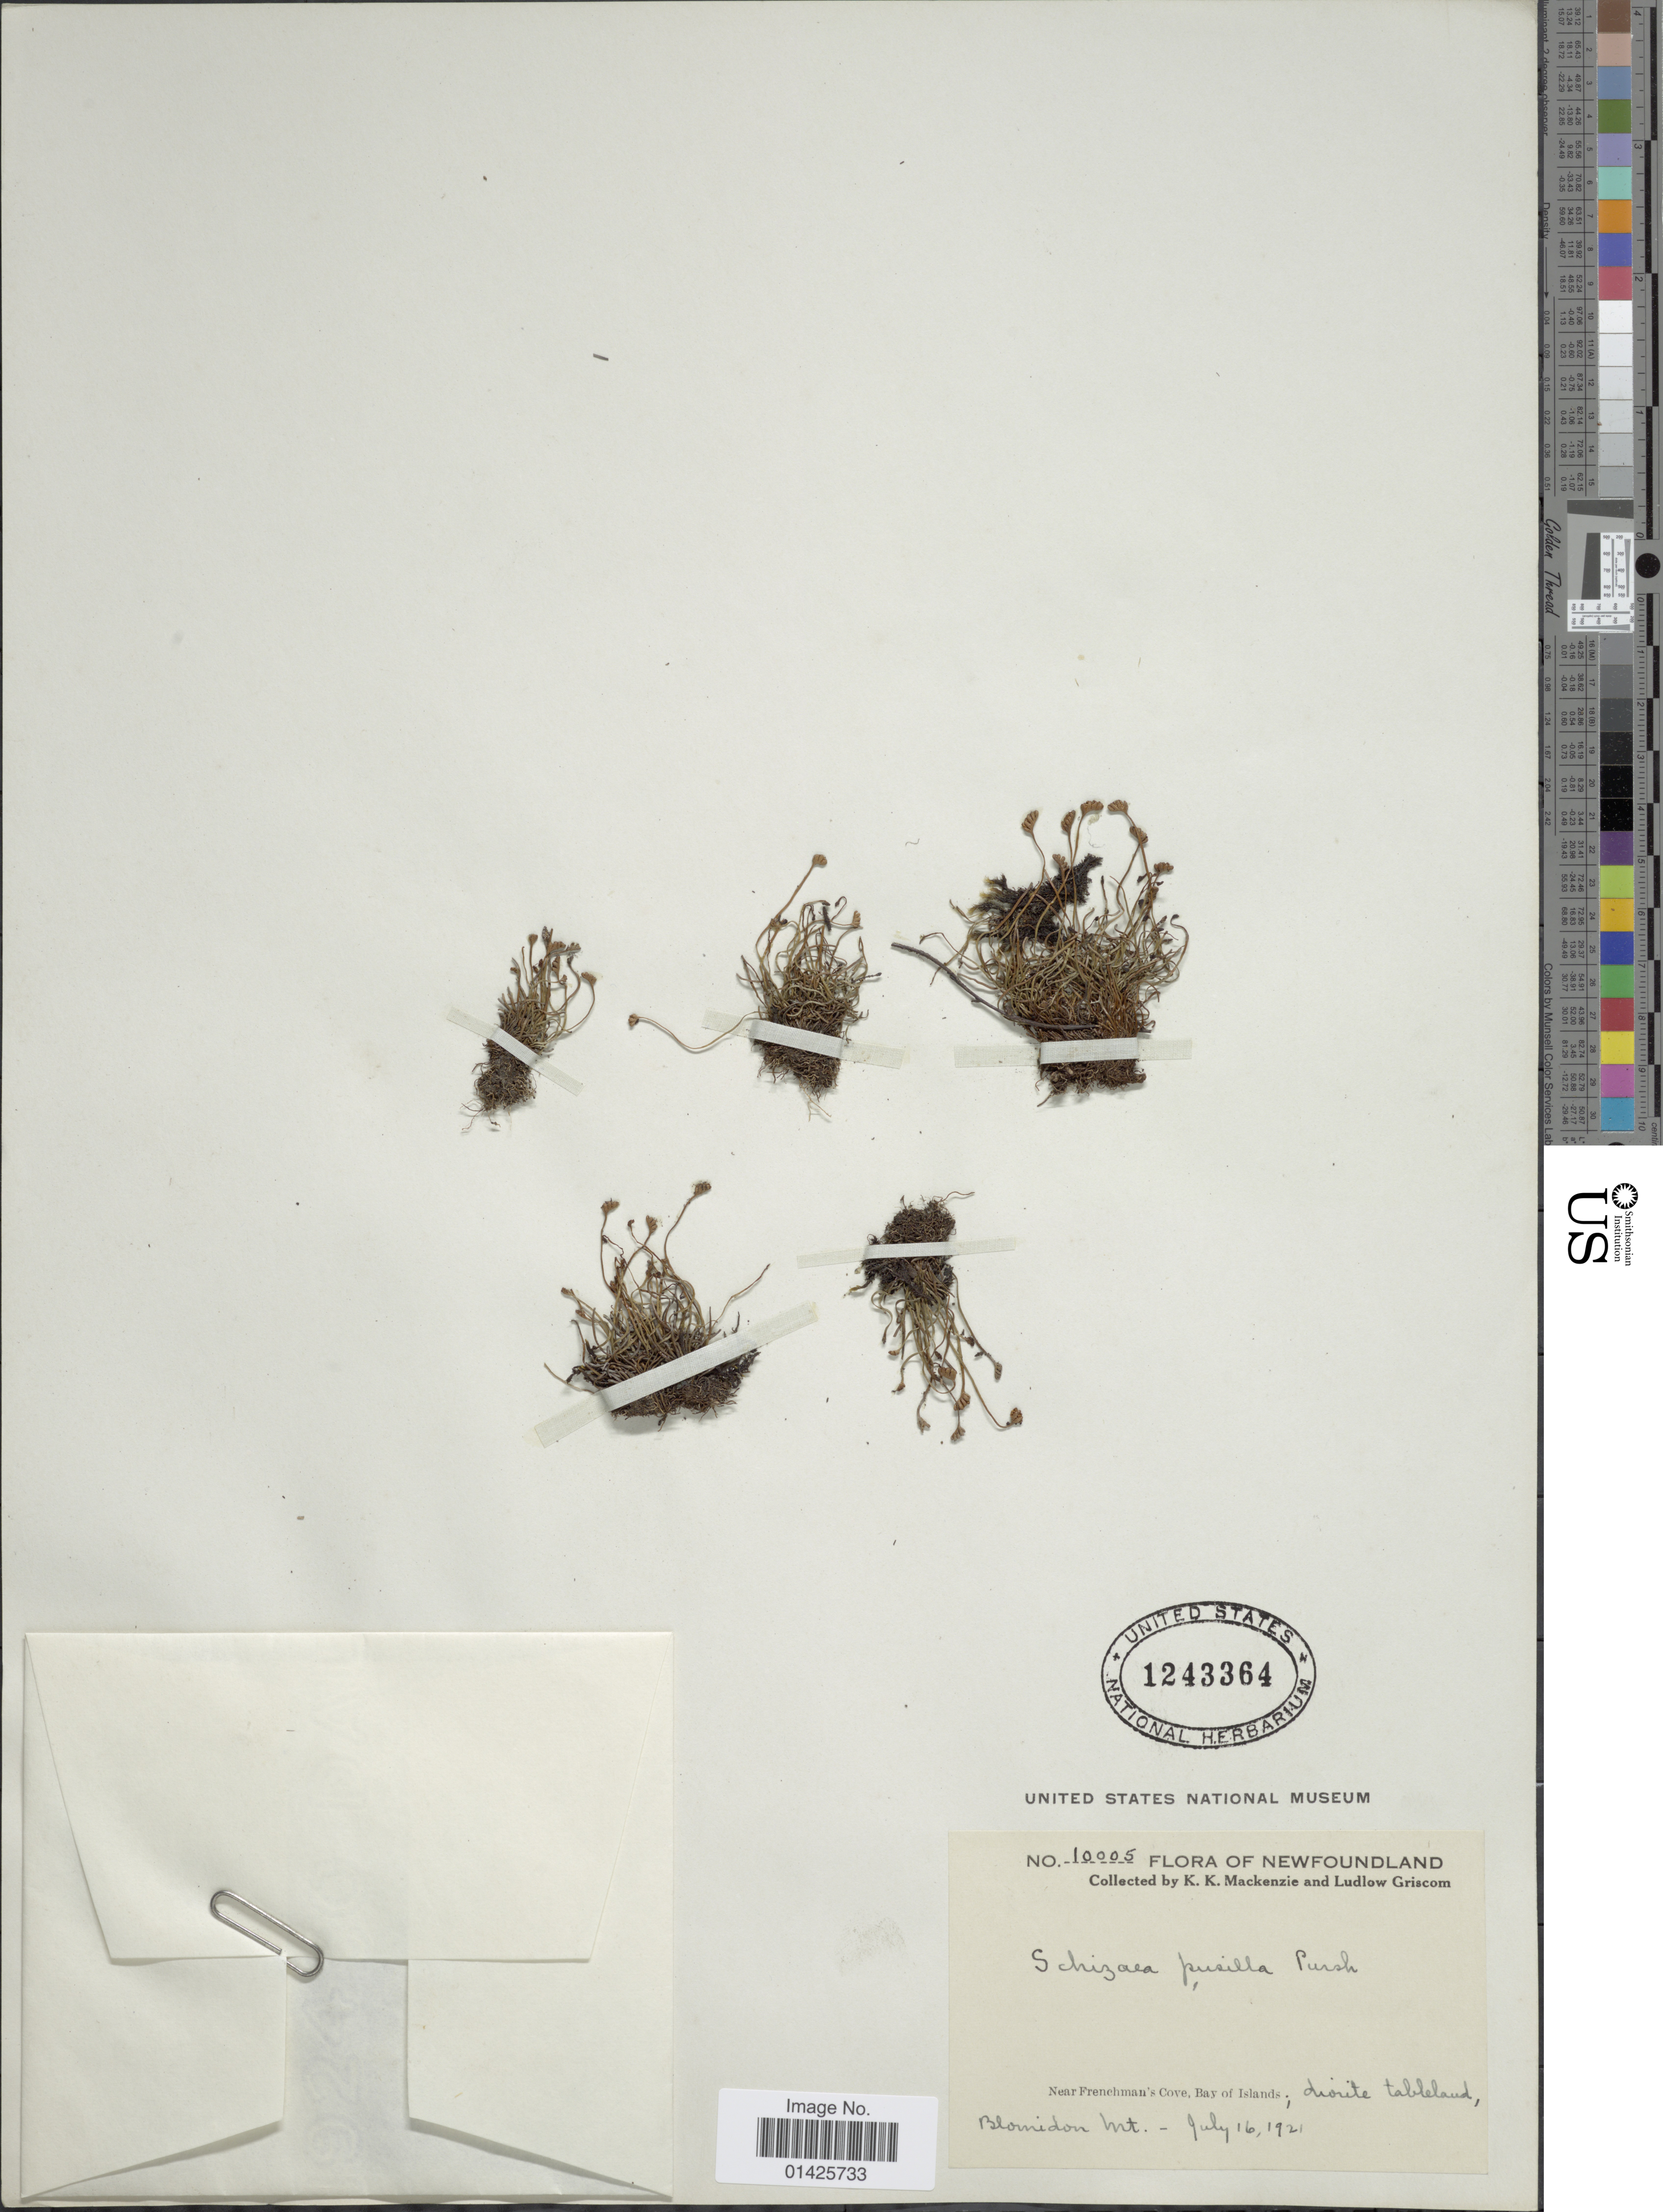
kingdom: Plantae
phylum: Tracheophyta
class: Polypodiopsida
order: Schizaeales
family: Schizaeaceae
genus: Schizaea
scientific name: Schizaea pusilla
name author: Pursh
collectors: K. K. Mackenzie & L. Griscom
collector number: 10005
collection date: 1921-07-16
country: Canada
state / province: Newfoundland and Labrador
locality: Near Frenchman's Cove, Bay of Islands, diorite tableland, Blomidon Mt.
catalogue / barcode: US 1243364